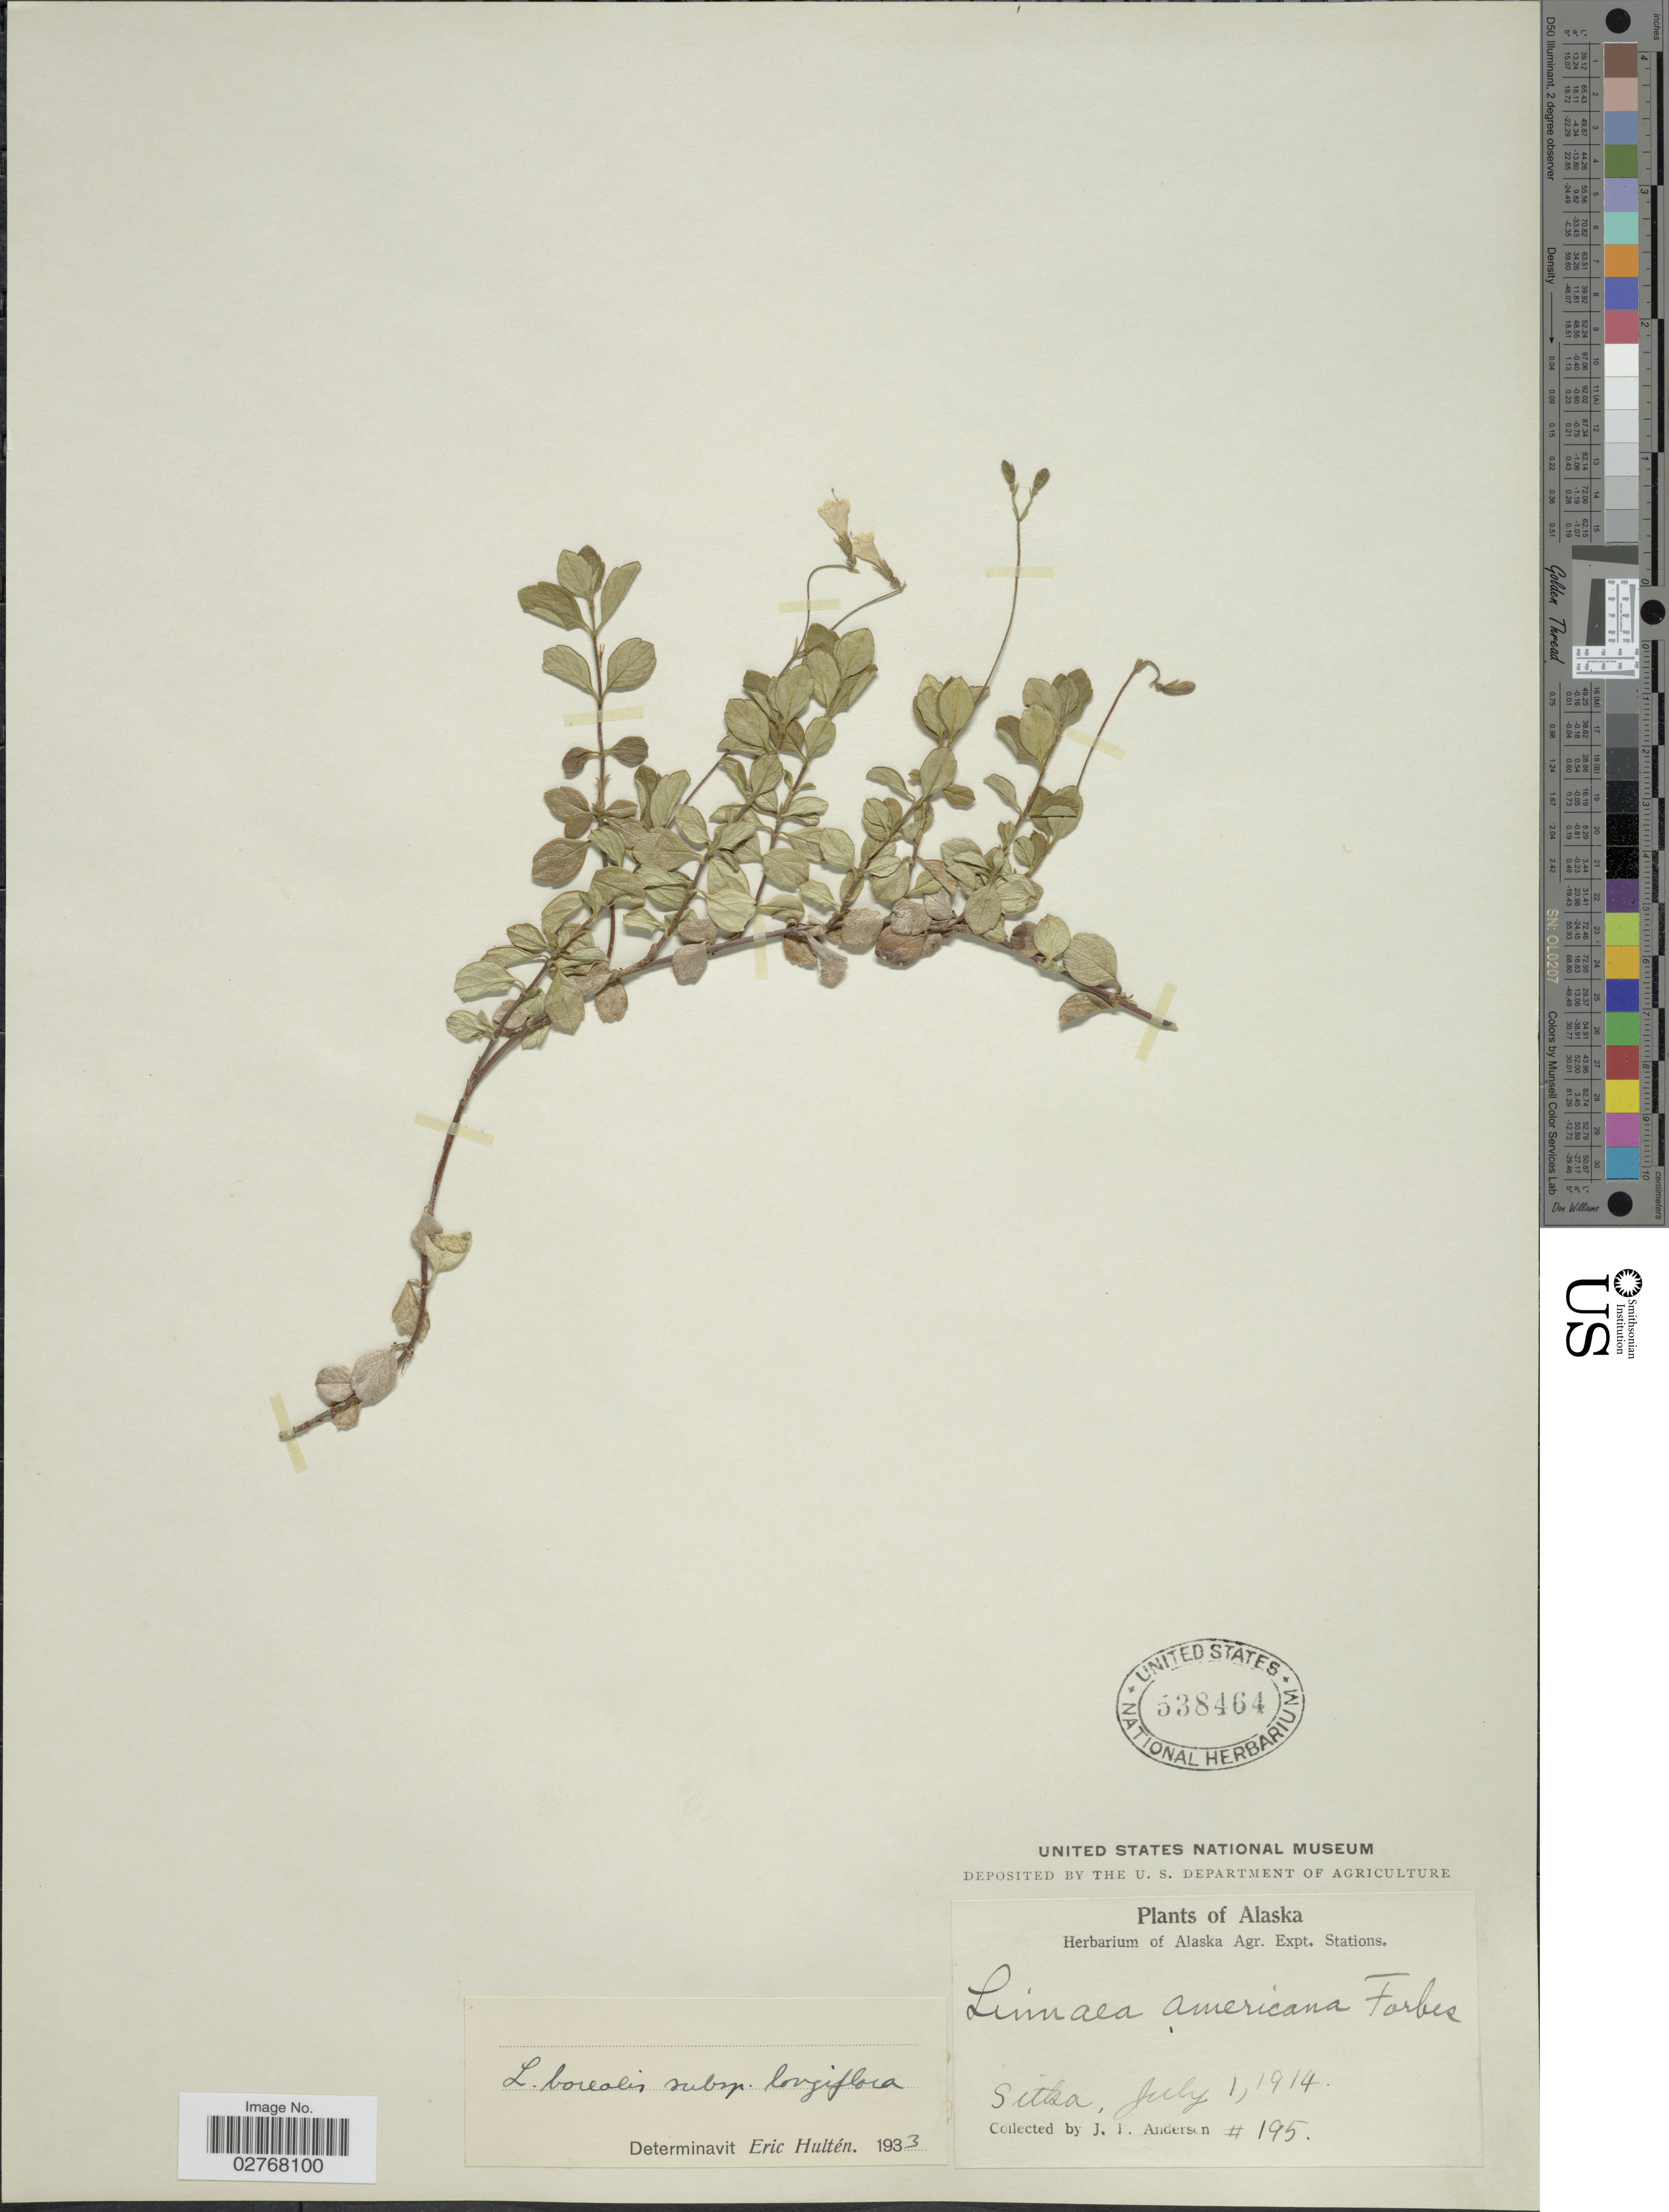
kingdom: Plantae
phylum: Tracheophyta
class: Magnoliopsida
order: Dipsacales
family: Caprifoliaceae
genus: Linnaea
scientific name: Linnaea borealis subsp. longiflora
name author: (Torr.) Piper & Beattie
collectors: J. P. Anderson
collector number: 195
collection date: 1914-07-01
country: United States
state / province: Alaska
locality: Sitka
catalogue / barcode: US 538464